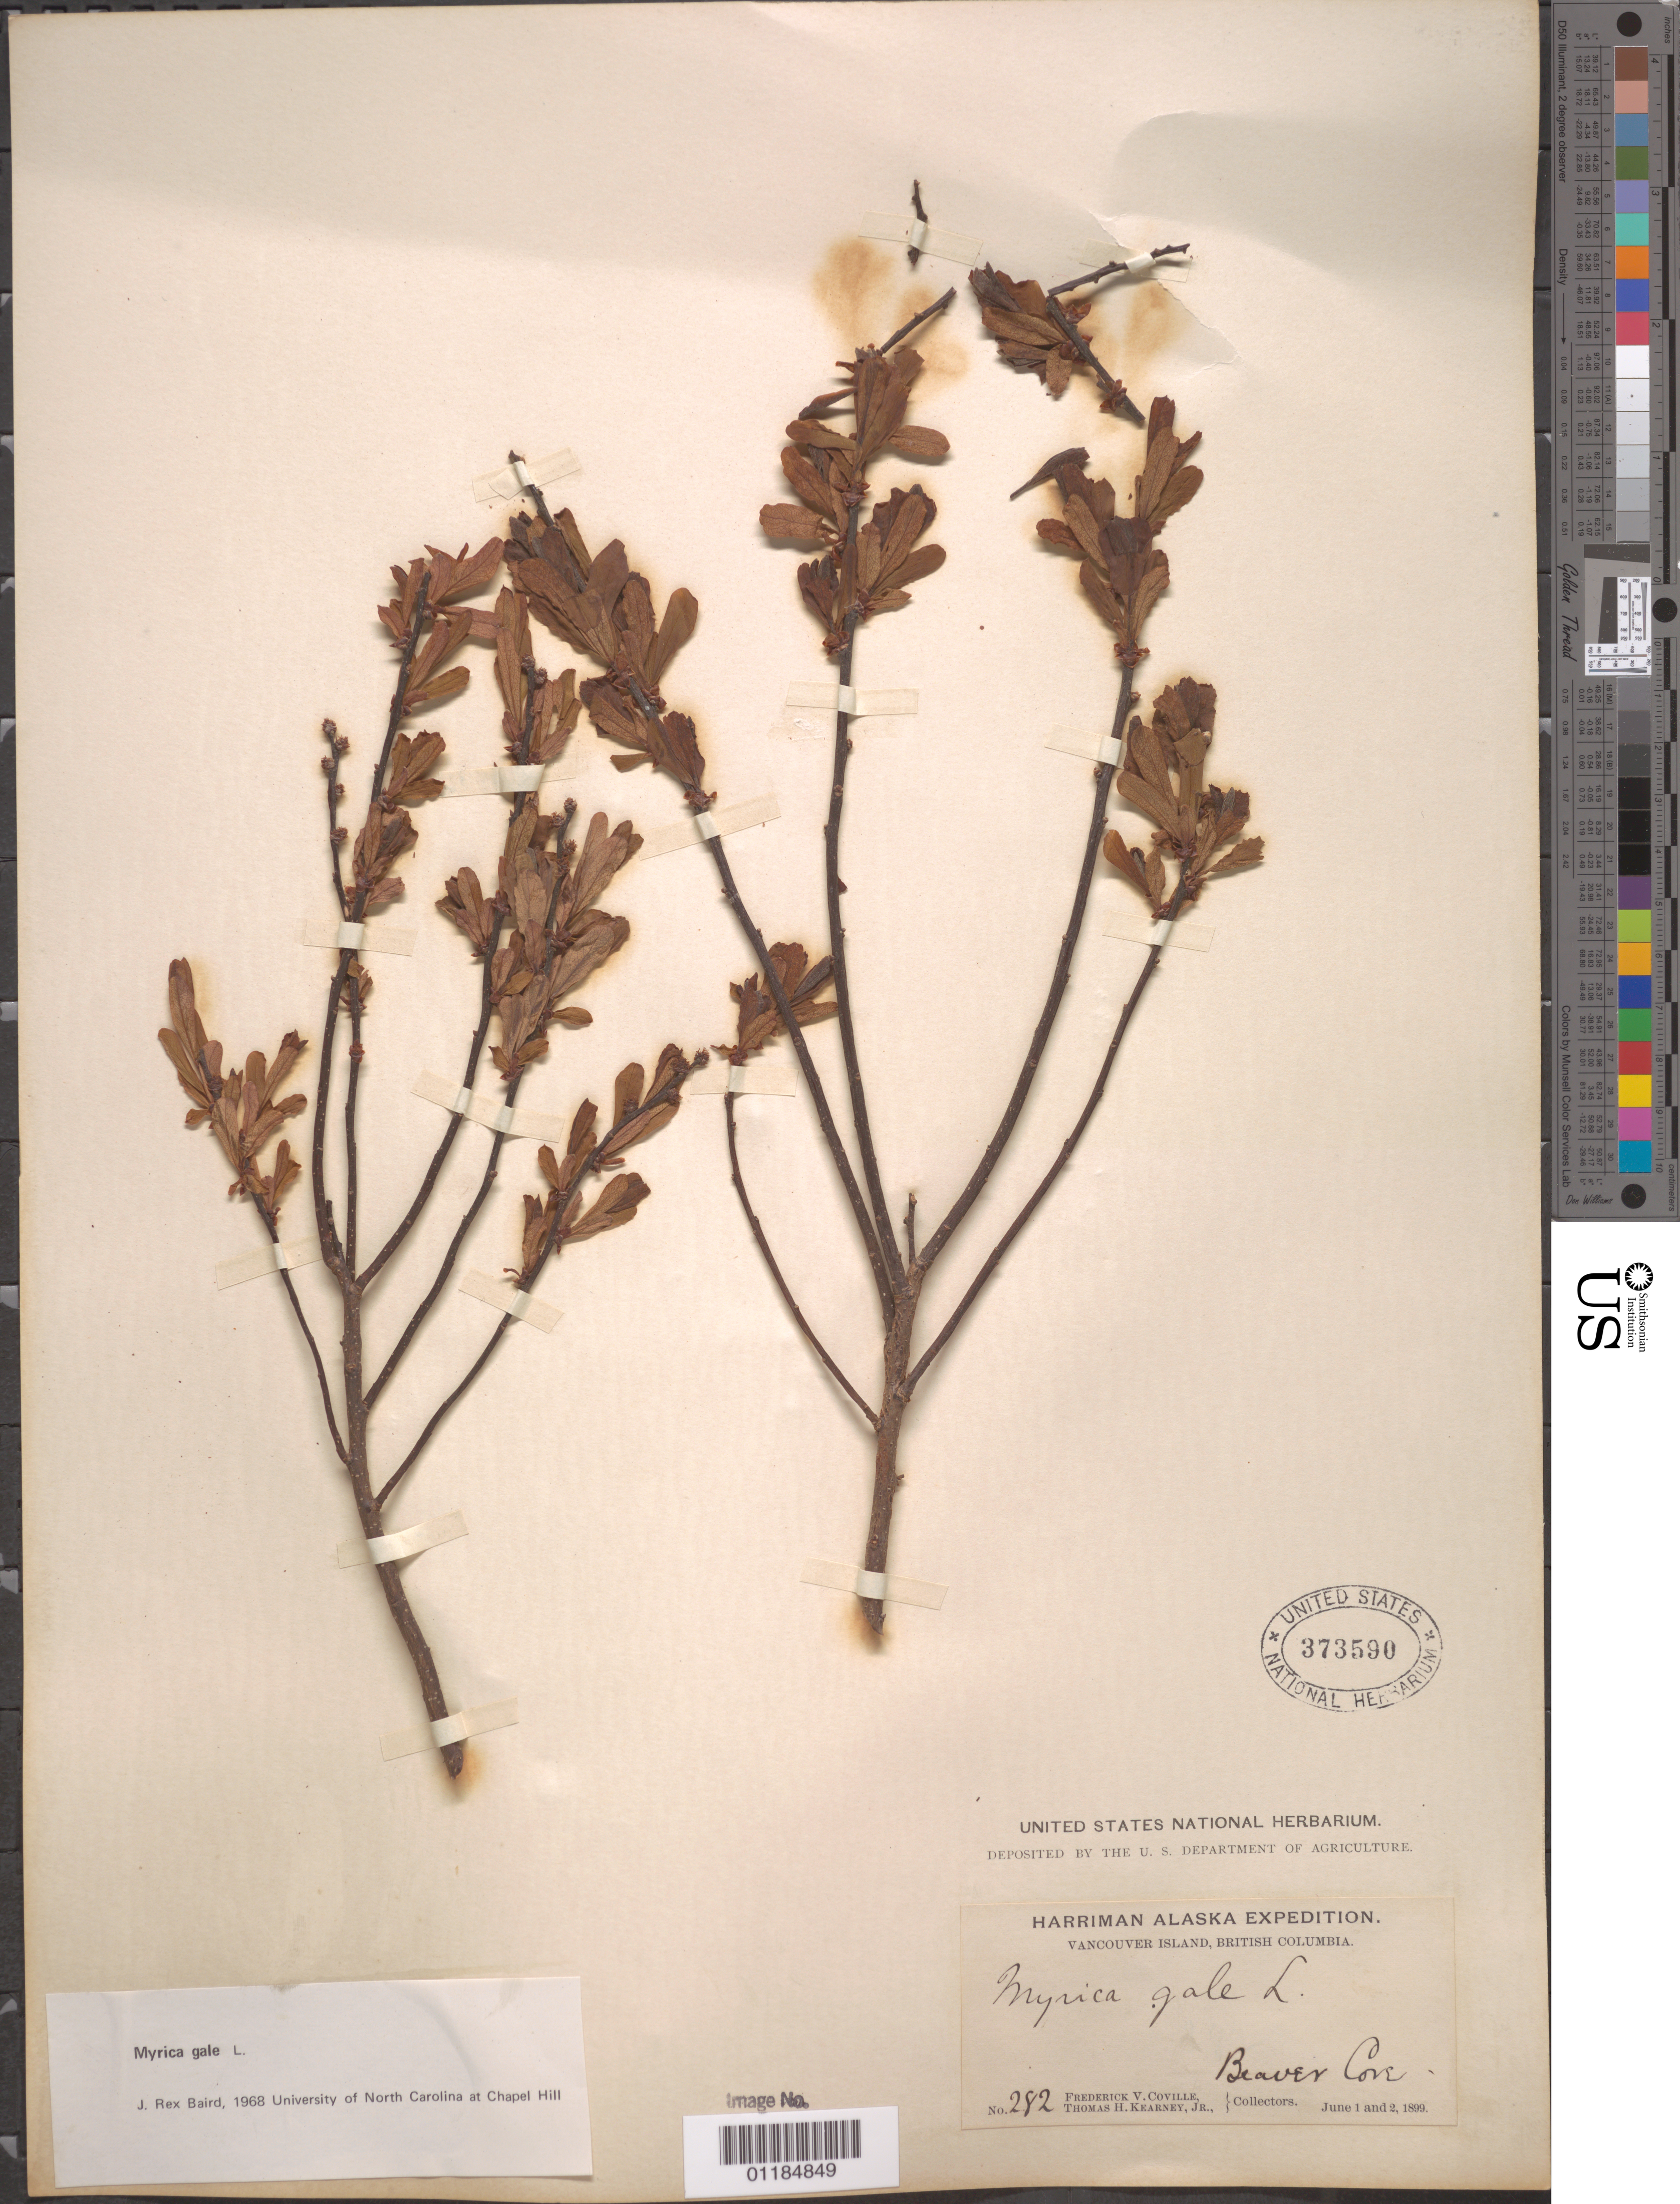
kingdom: Plantae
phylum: Tracheophyta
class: Magnoliopsida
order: Fagales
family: Myricaceae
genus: Myrica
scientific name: Myrica gale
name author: L.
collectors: F. V. Coville & T. H. Kearney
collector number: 282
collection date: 1899-06-01,1899-06-02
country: Canada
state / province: British Columbia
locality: Vancouver Island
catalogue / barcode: US 373590